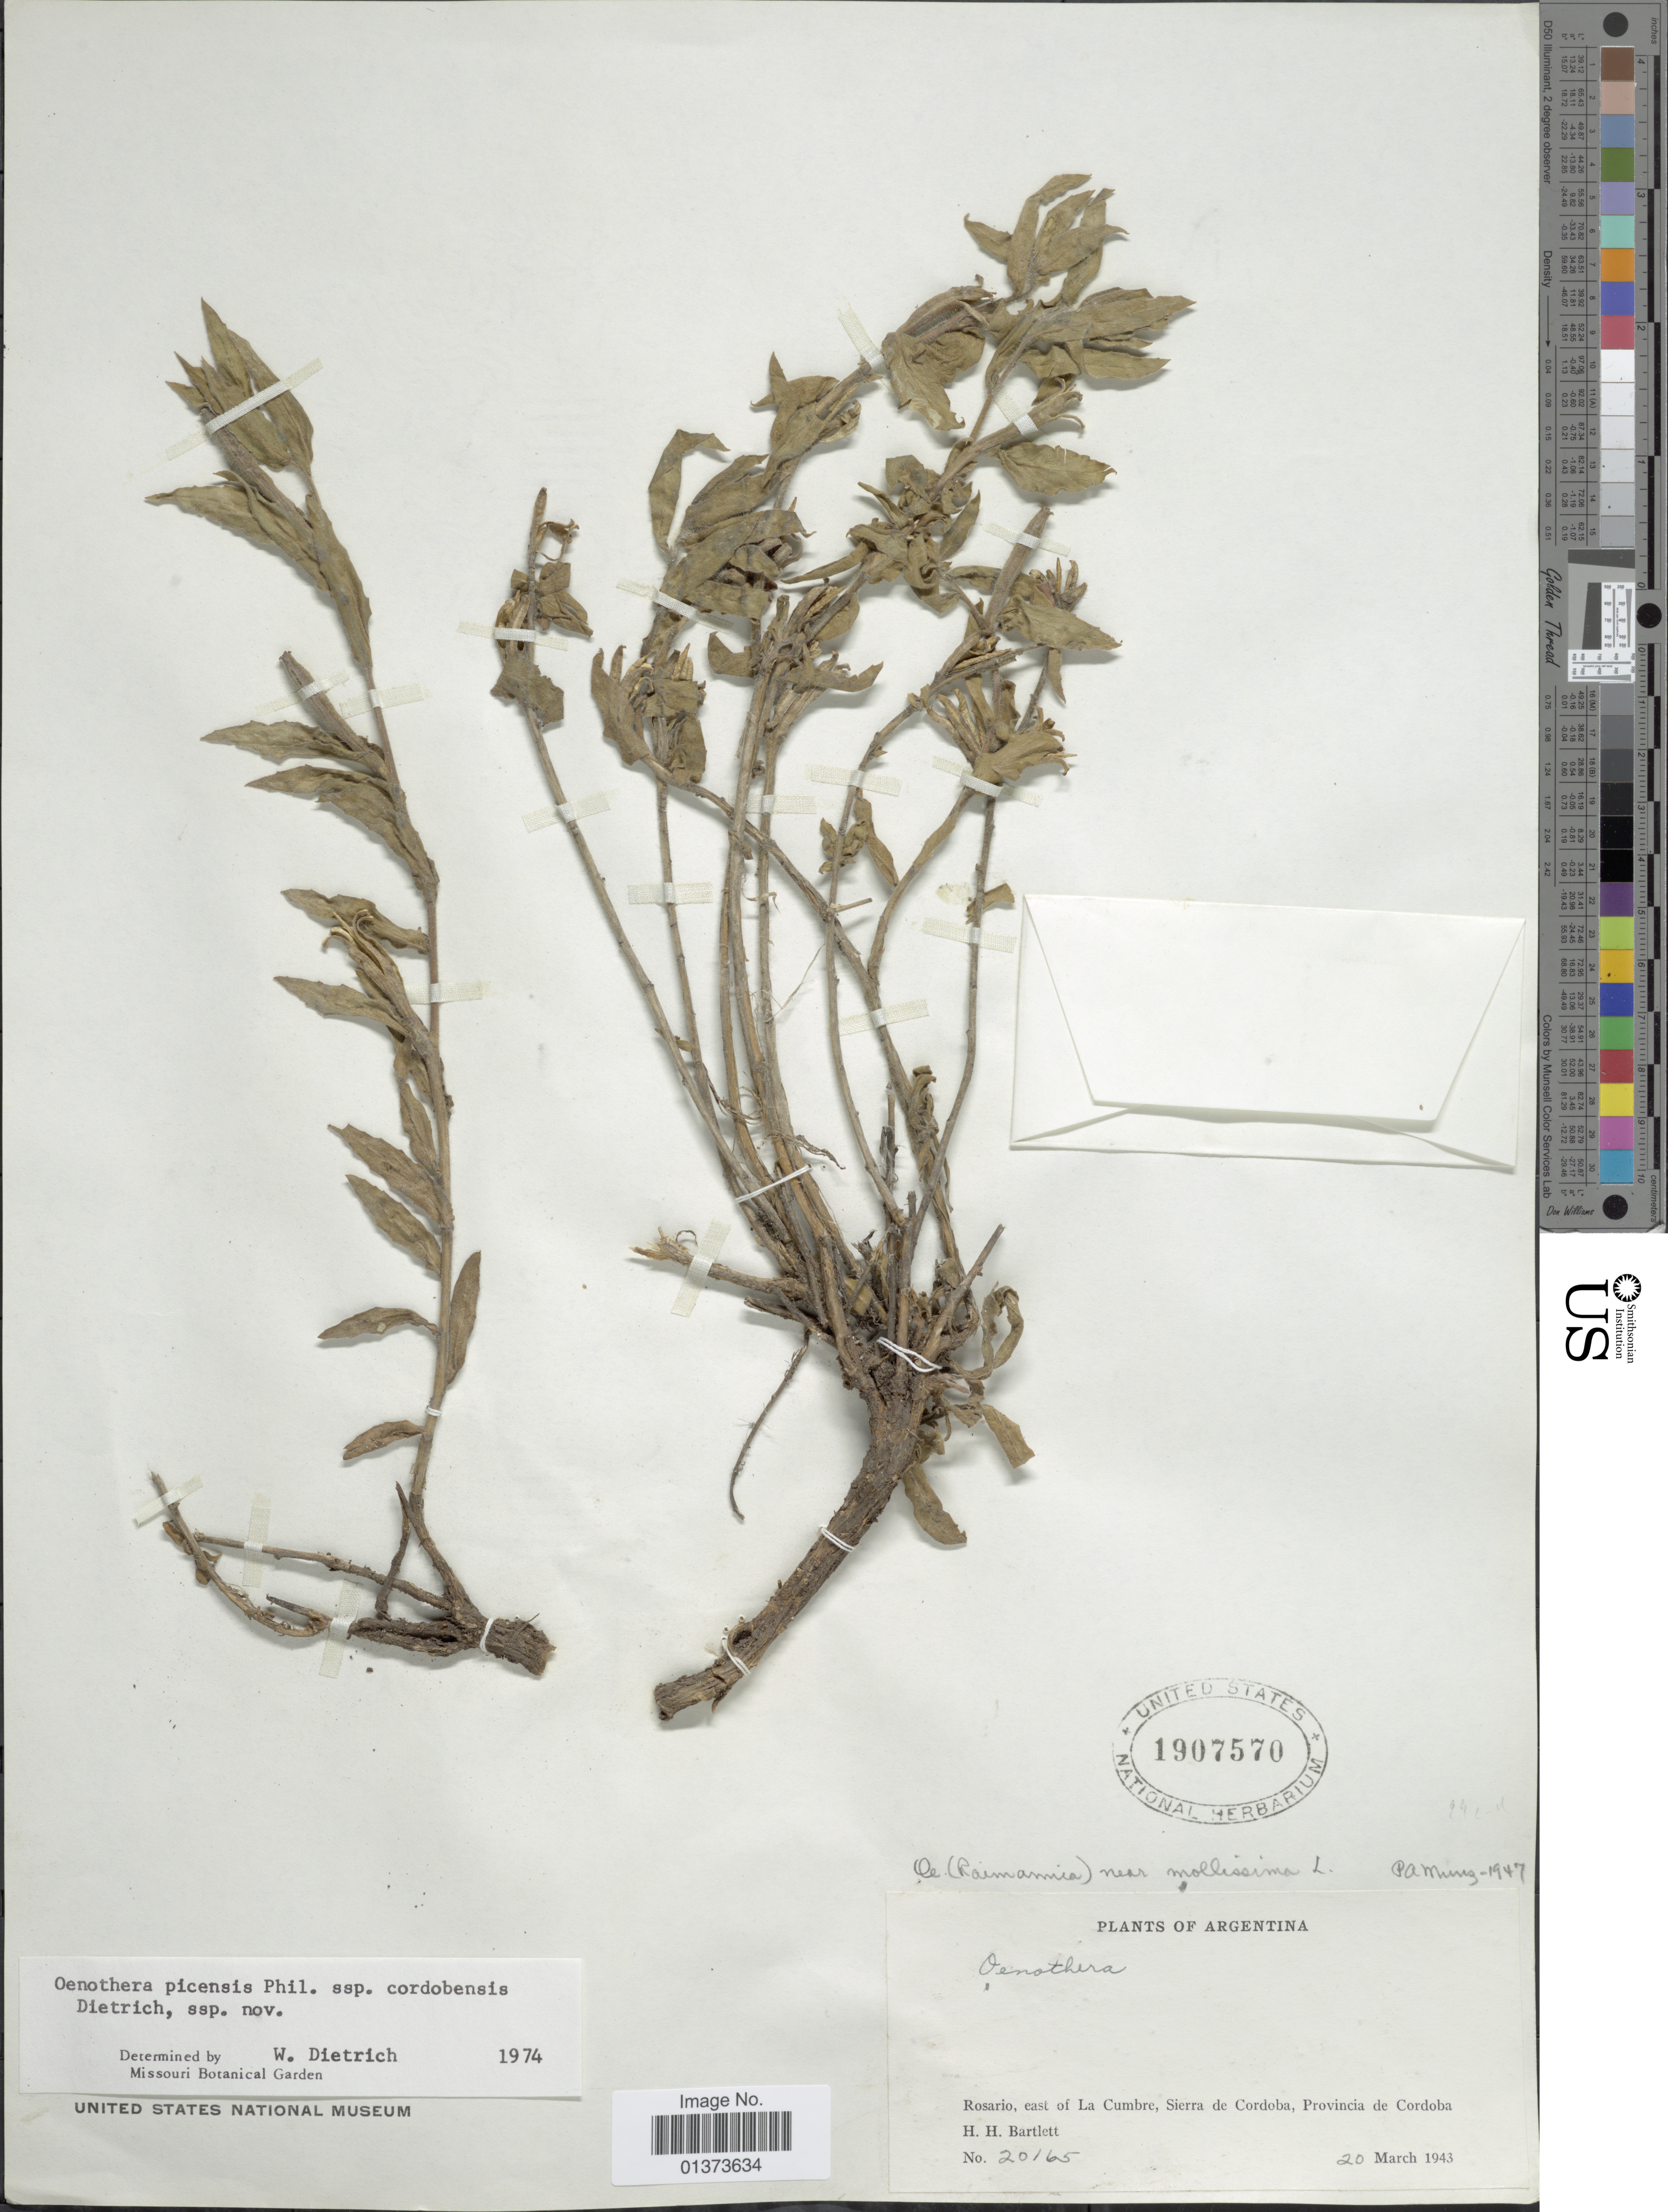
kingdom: Plantae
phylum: Tracheophyta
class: Magnoliopsida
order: Myrtales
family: Onagraceae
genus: Oenothera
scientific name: Oenothera picensis subsp. cordobensis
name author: W. Dietr.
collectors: H. H. Bartlett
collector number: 20165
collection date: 1943-03-20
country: Argentina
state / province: Cordoba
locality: Rosario, east of La Cumbre, Sierra de Cordoba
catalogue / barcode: US 1907570